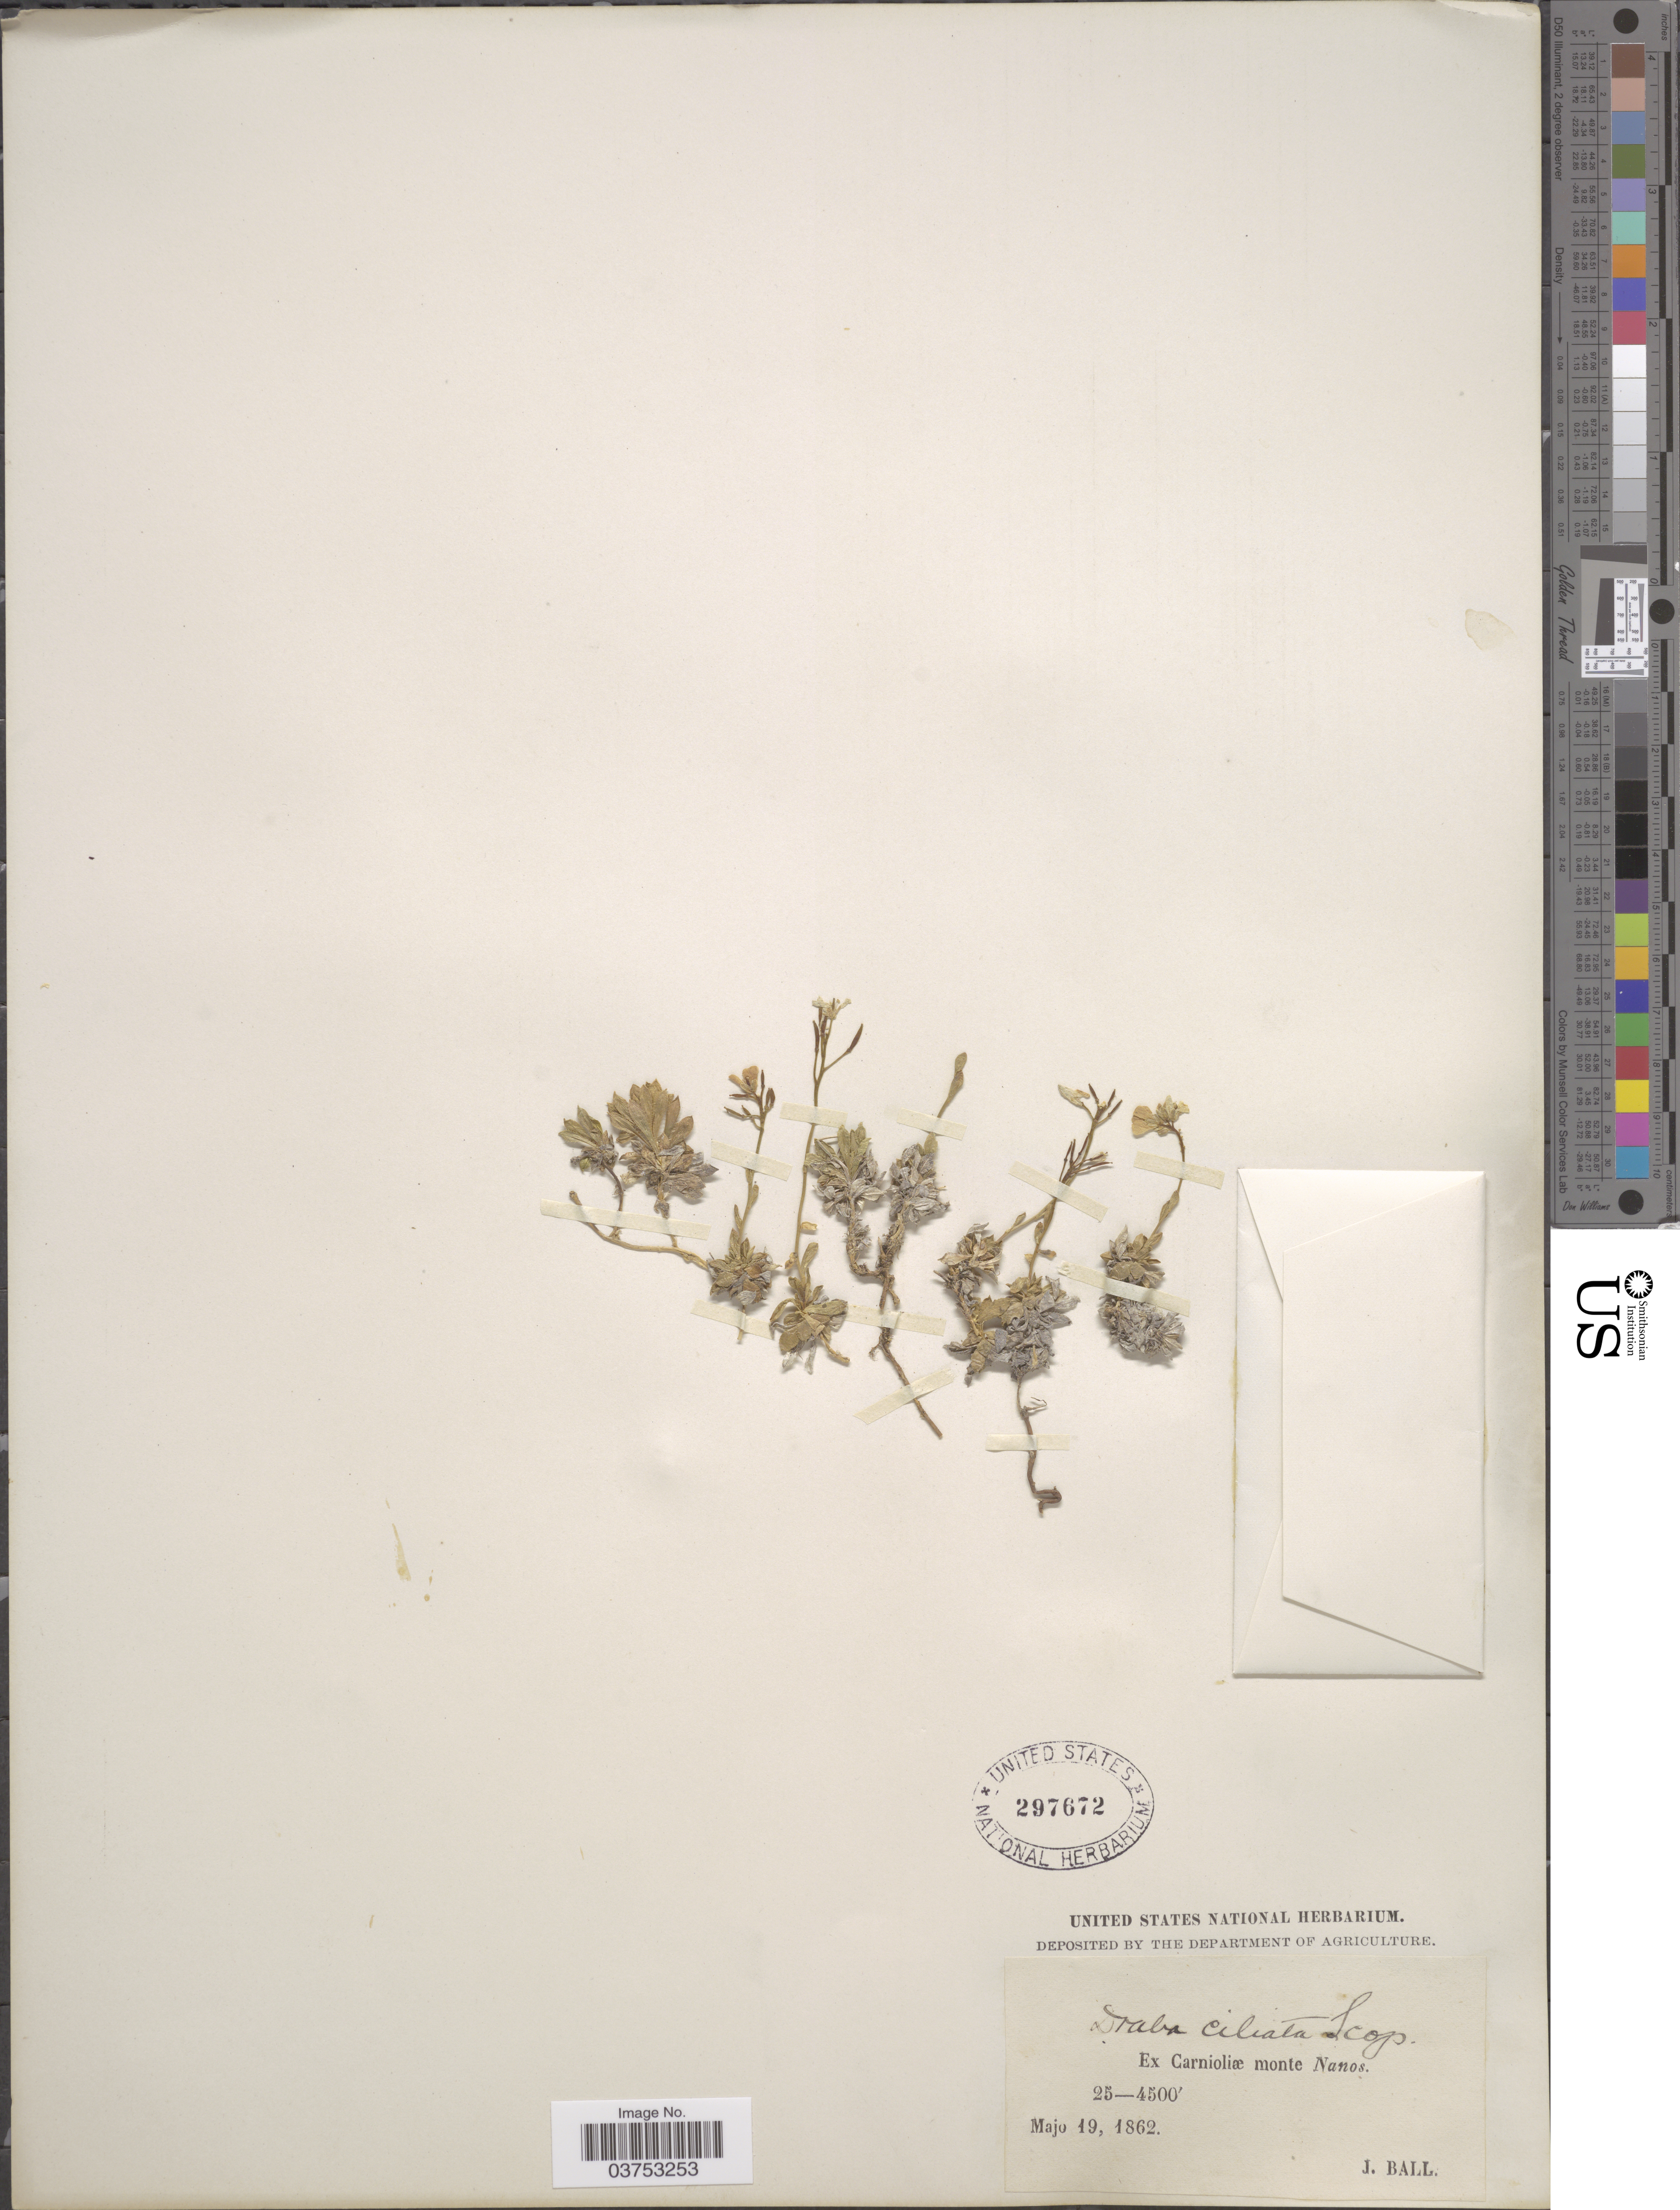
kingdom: Plantae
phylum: Tracheophyta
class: Magnoliopsida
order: Brassicales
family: Brassicaceae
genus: Draba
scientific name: Draba ciliata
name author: Scop.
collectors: J. Ball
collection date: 1862-05-19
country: Slovenia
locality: Ex Carnioliœ monte Nanos.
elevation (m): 762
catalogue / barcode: US 297672